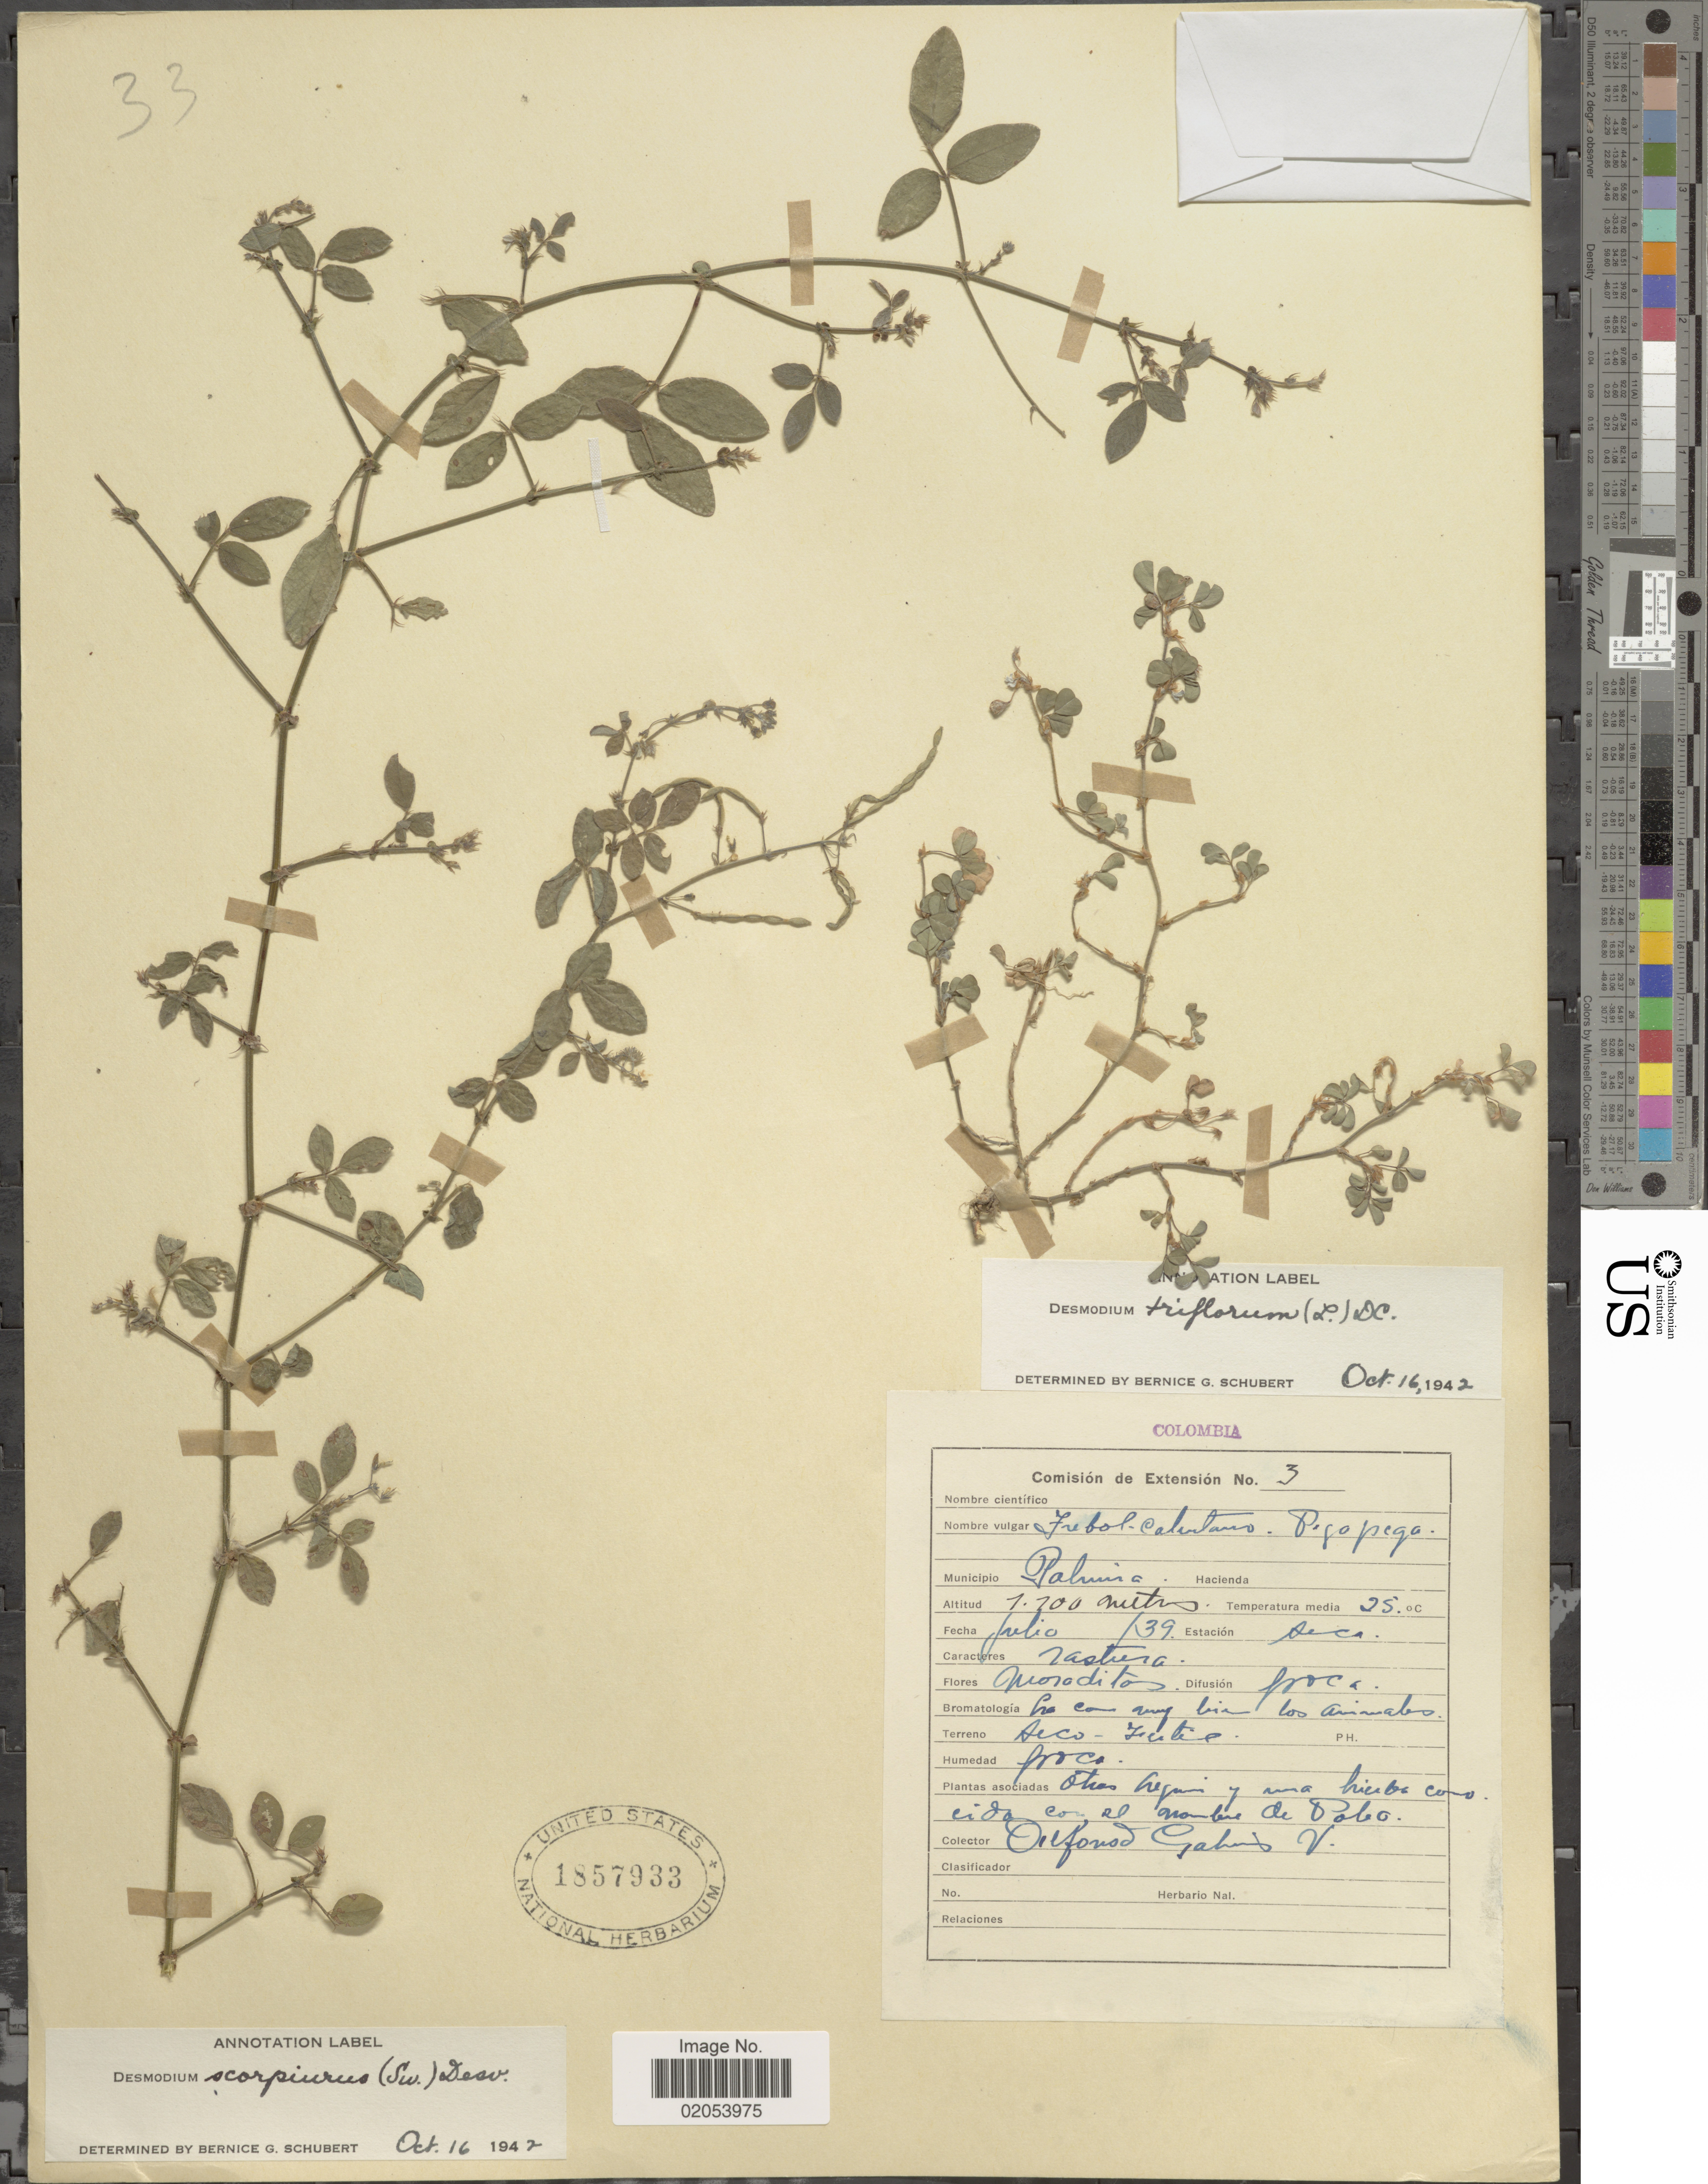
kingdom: Plantae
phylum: Tracheophyta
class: Magnoliopsida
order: Fabales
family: Fabaceae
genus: Desmodium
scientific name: Desmodium scorpiurus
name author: (Sw.) Desv. ex DC.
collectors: A. Galvis V.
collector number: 3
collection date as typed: Transcribed d/m/y: /7/39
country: Colombia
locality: Municipio Palmira, Estacion Seca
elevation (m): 1100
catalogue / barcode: US 1857933